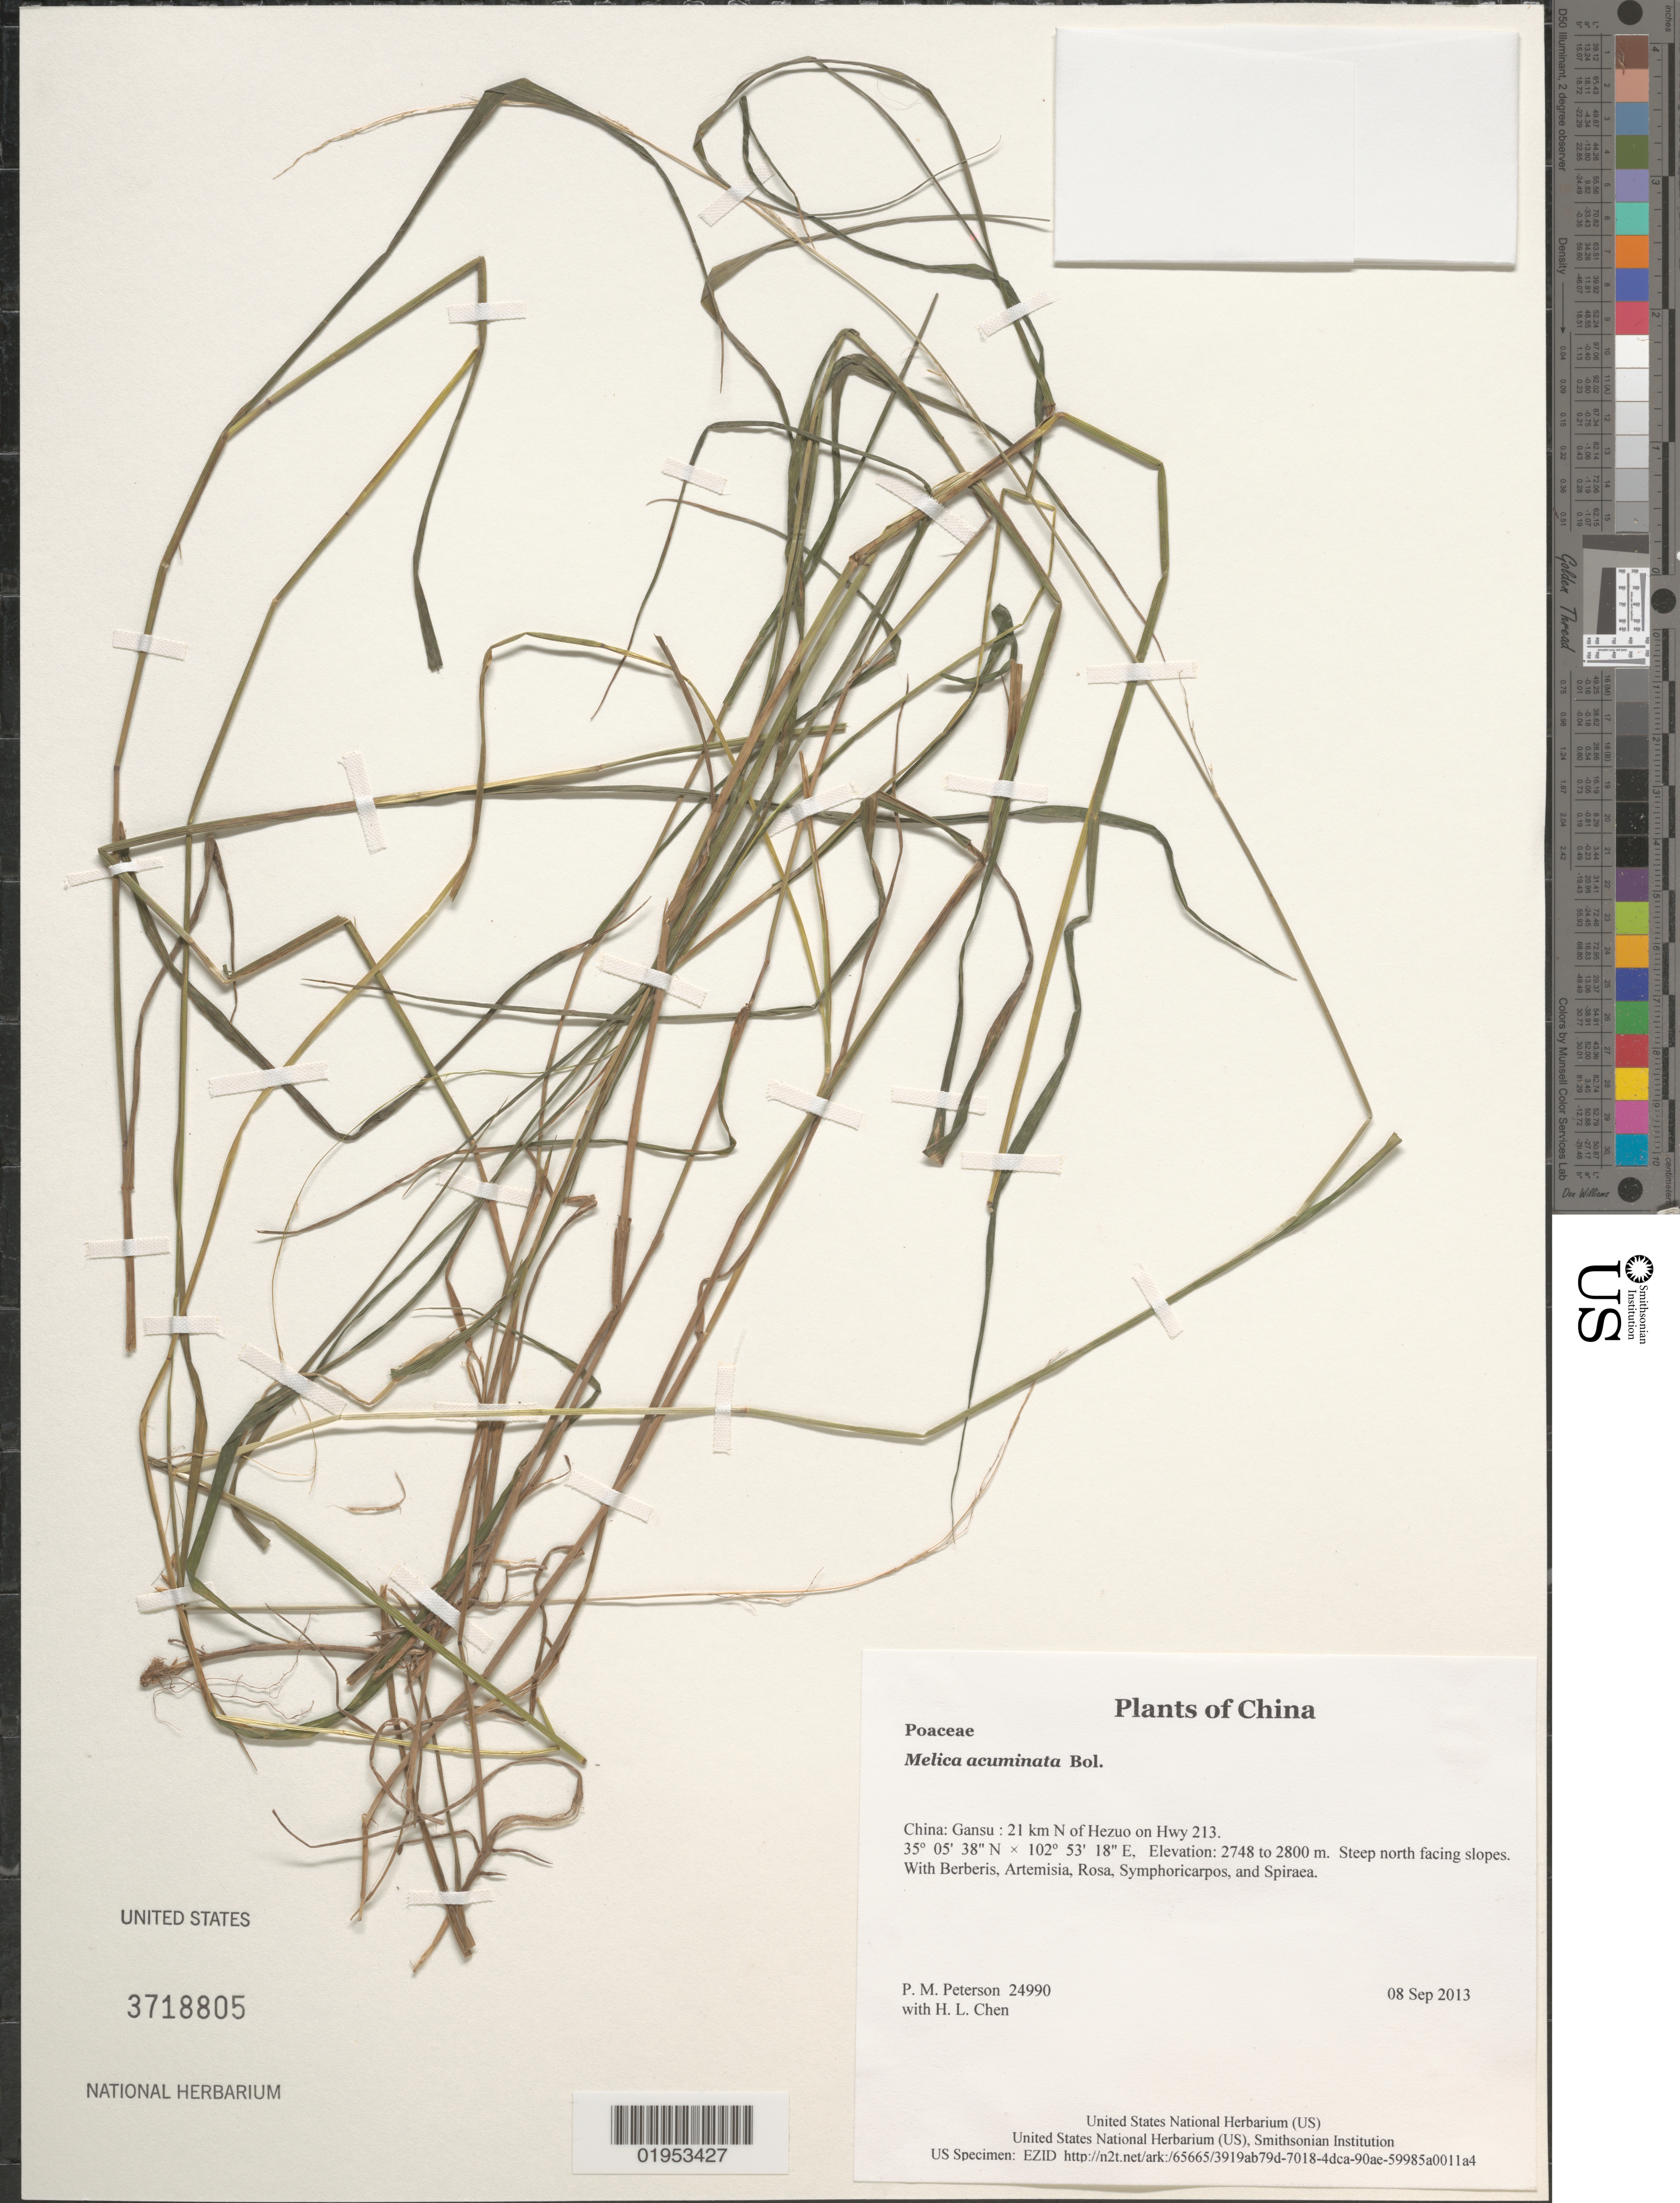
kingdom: Plantae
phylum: Tracheophyta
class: Liliopsida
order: Poales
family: Poaceae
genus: Melica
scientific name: Melica przewalskyi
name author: Roshev.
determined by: Brightly, William, (SHD), University of Sheffield (UNITED KINGDOM)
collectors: P. M. Peterson & H. L. Chen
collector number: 24990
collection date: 2013-09-08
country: China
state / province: Gansu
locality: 21 km N of Hezuo on Hwy 213.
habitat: Steep north facing slopes.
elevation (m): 2748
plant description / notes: Melica przewalskyi ? *see spikelets in loose mat.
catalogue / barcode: US 3718805